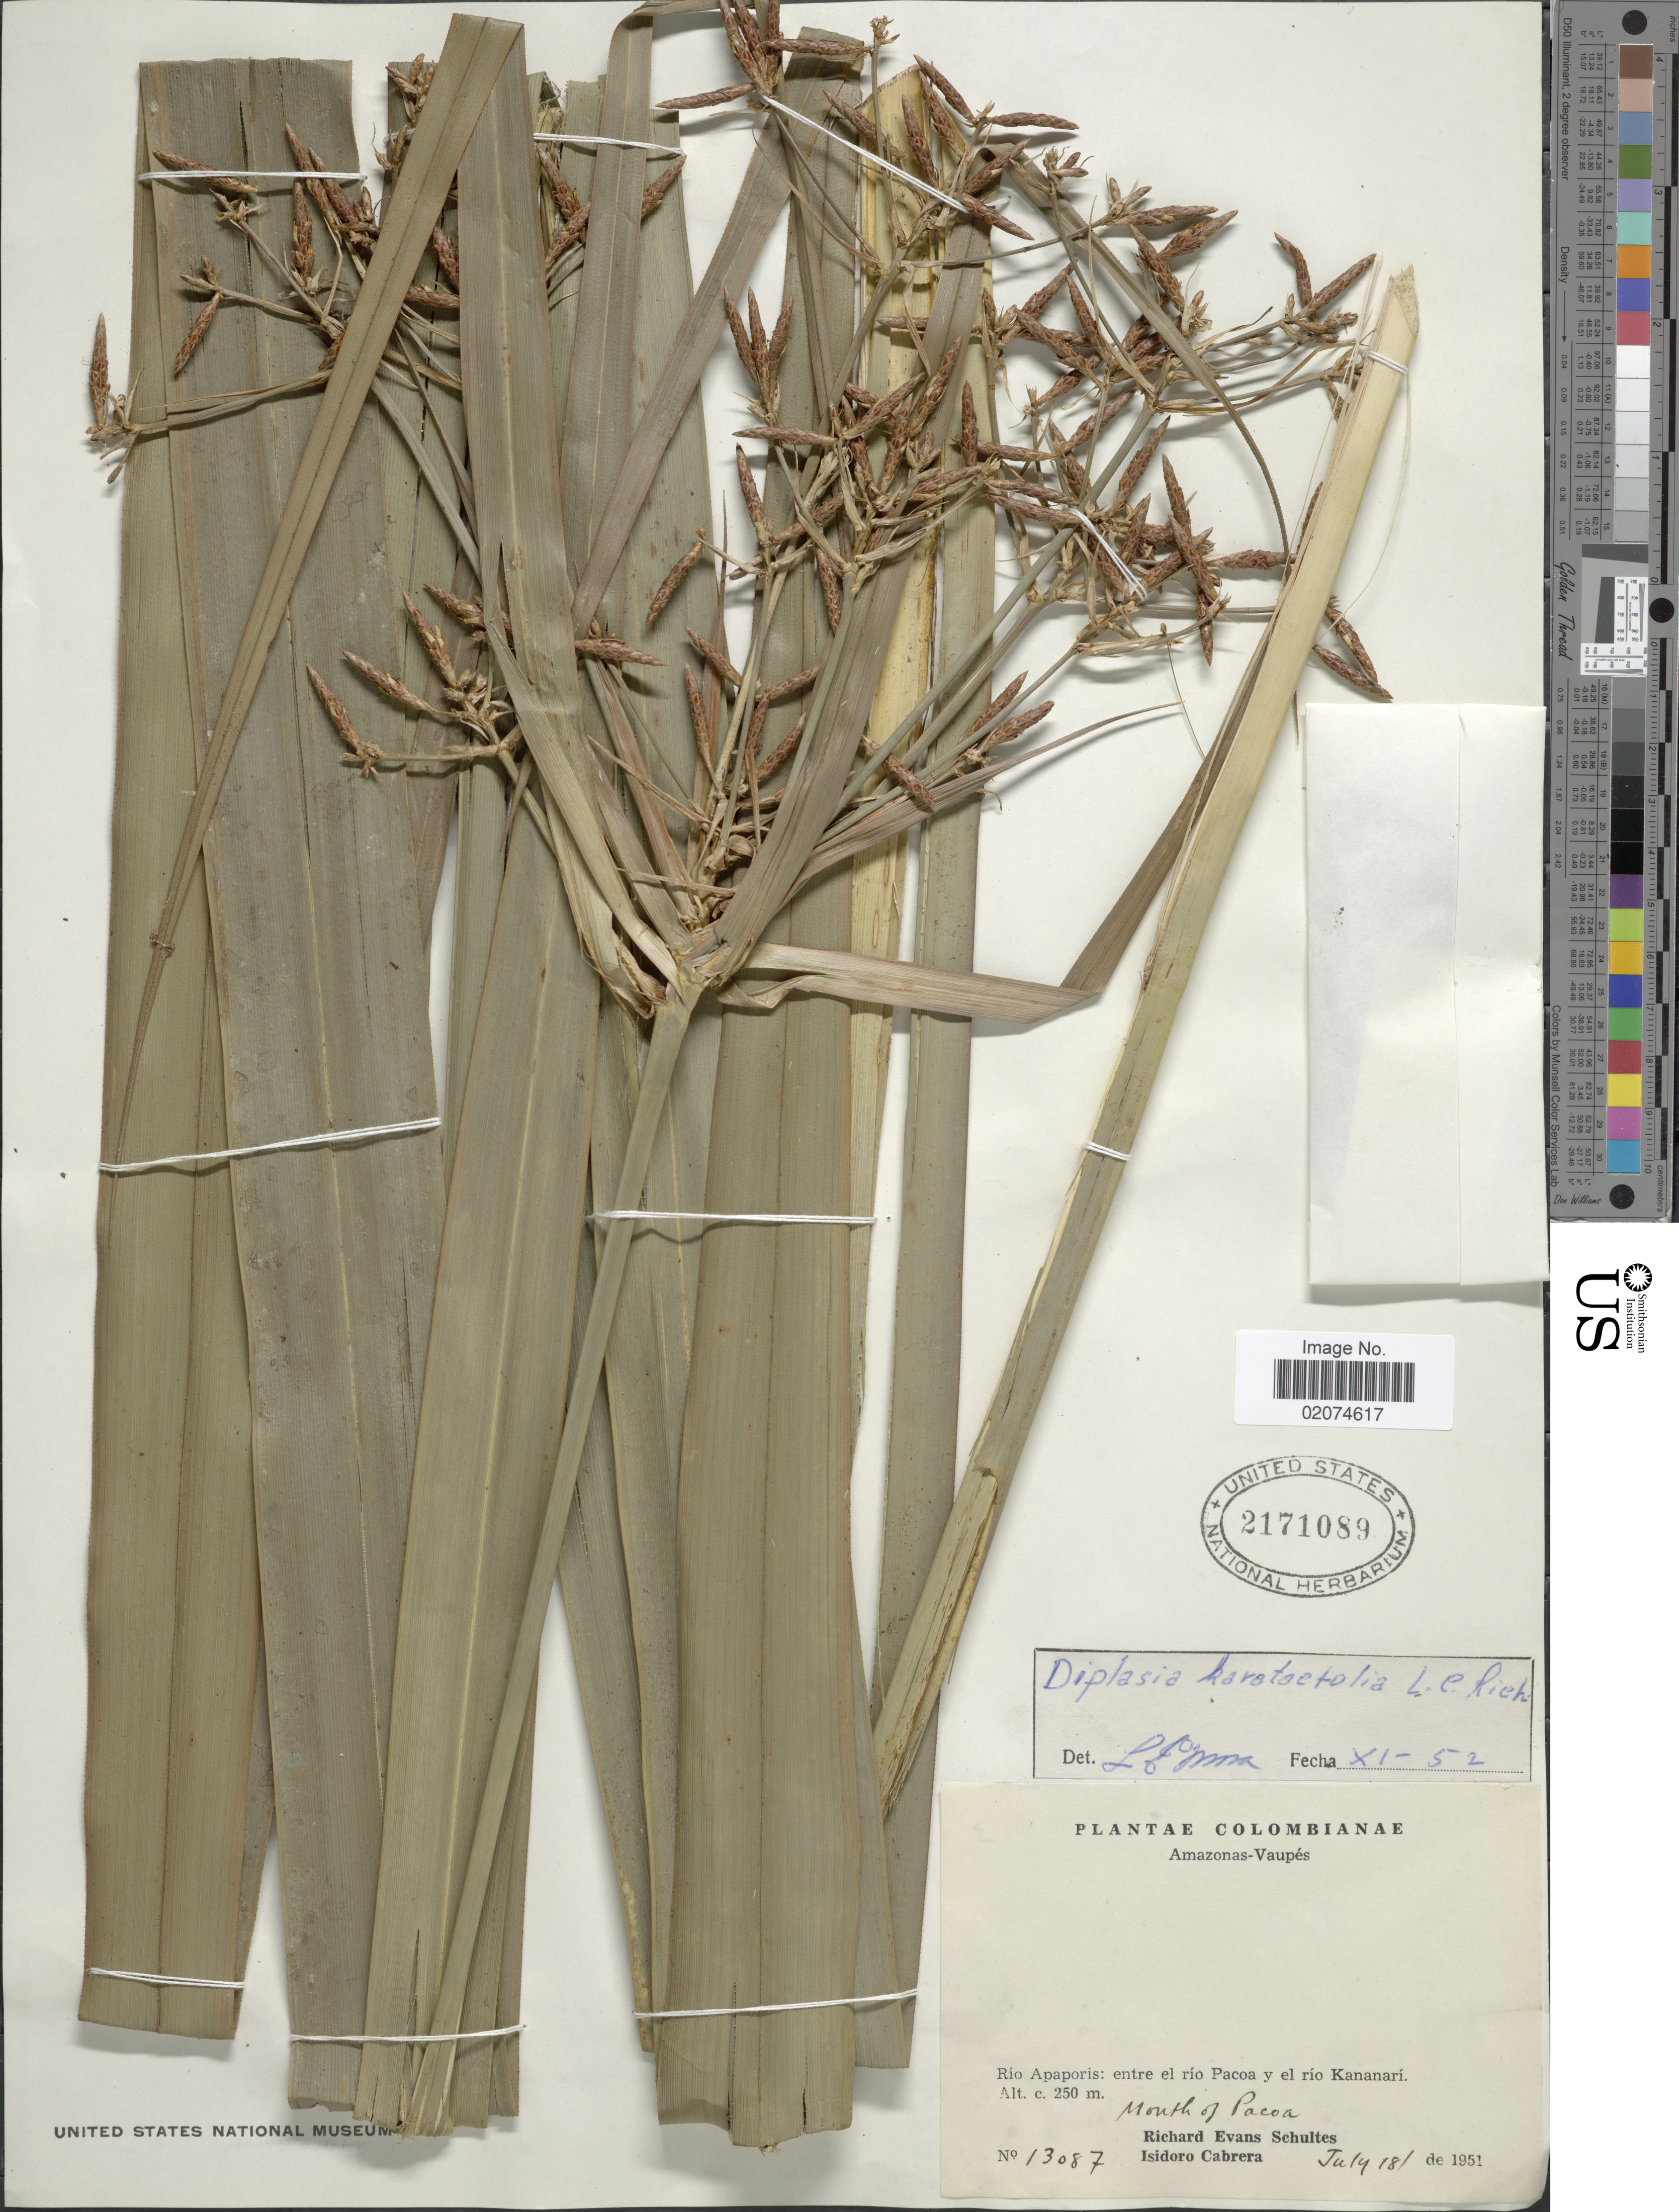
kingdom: Plantae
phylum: Tracheophyta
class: Liliopsida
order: Poales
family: Cyperaceae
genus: Diplasia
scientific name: Diplasia karatifolia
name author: Rich.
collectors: R. E. Schultes & I. Cabrera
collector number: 13087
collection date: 1951-07-18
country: Colombia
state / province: Vaupés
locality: Amazonas - Vaupes, Rio Apaporis:entre el rio Pacoa y el rio Kananari.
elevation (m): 250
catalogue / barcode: US 2171089